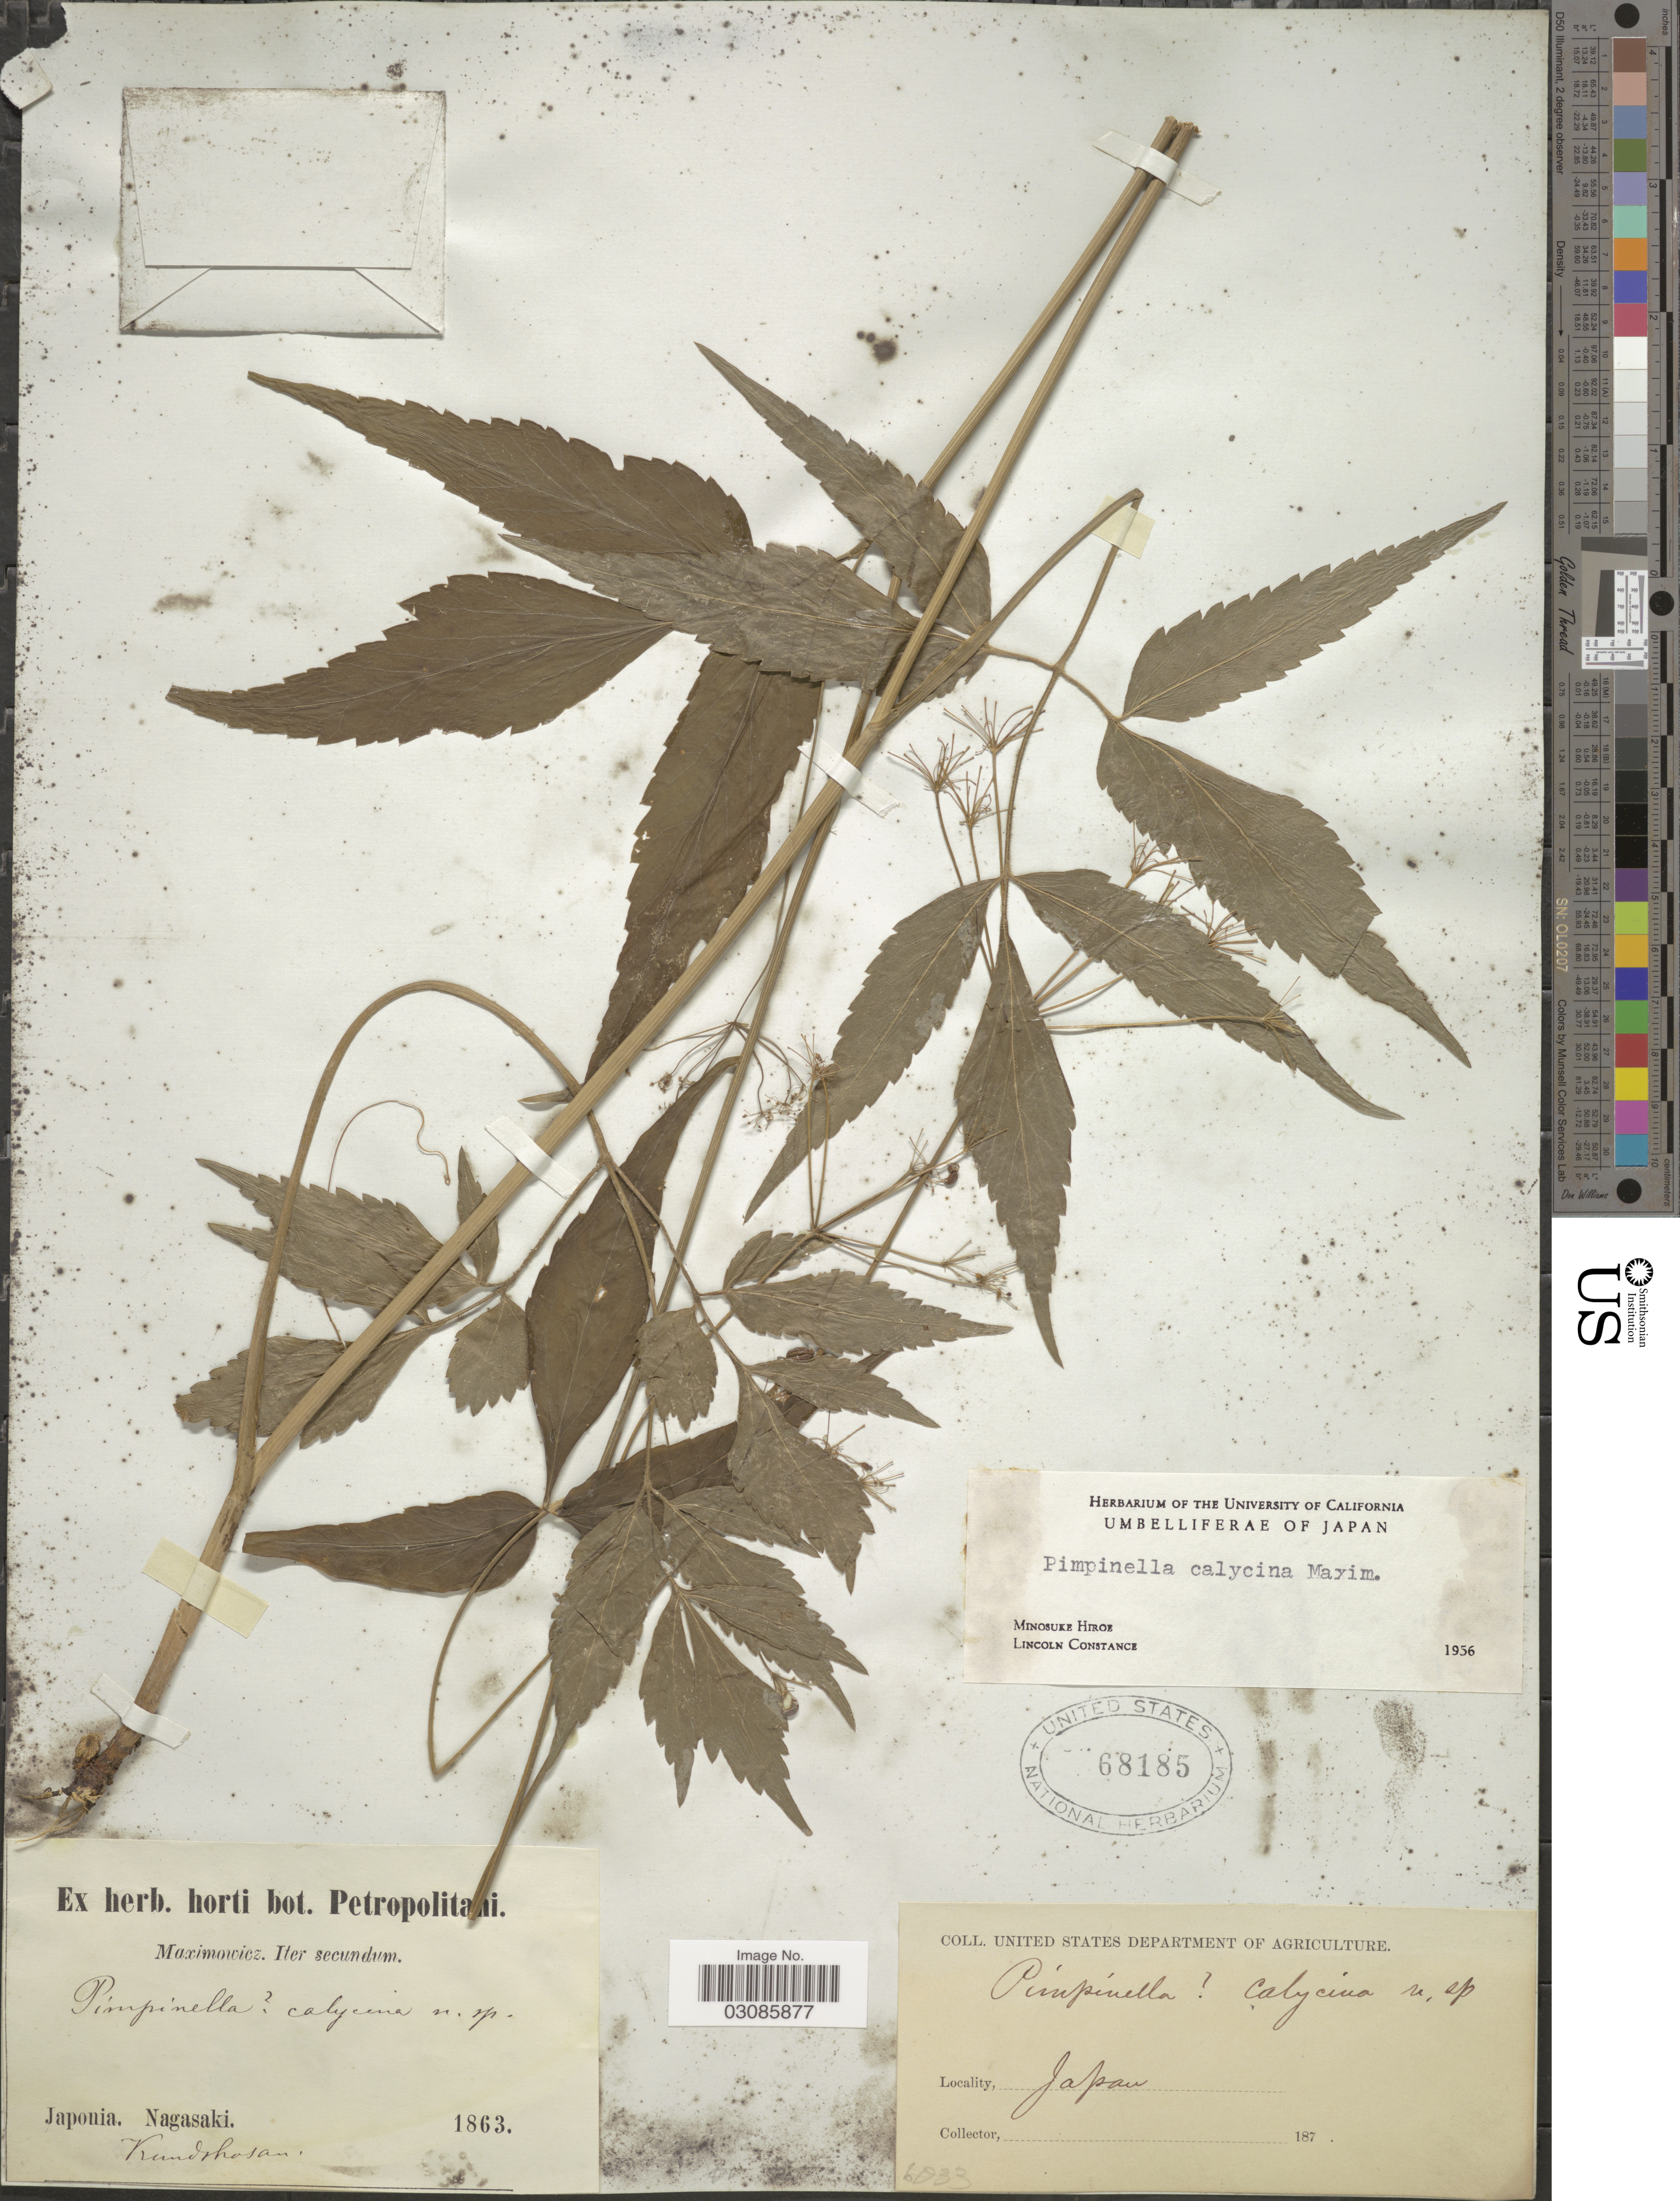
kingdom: Plantae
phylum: Tracheophyta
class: Magnoliopsida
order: Apiales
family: Apiaceae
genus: Pimpinella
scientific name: Pimpinella calycina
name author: Maxim.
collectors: Maximowicz, --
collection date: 1863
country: Japan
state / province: Nagasaki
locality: Kundshosan.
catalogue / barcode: US 68185